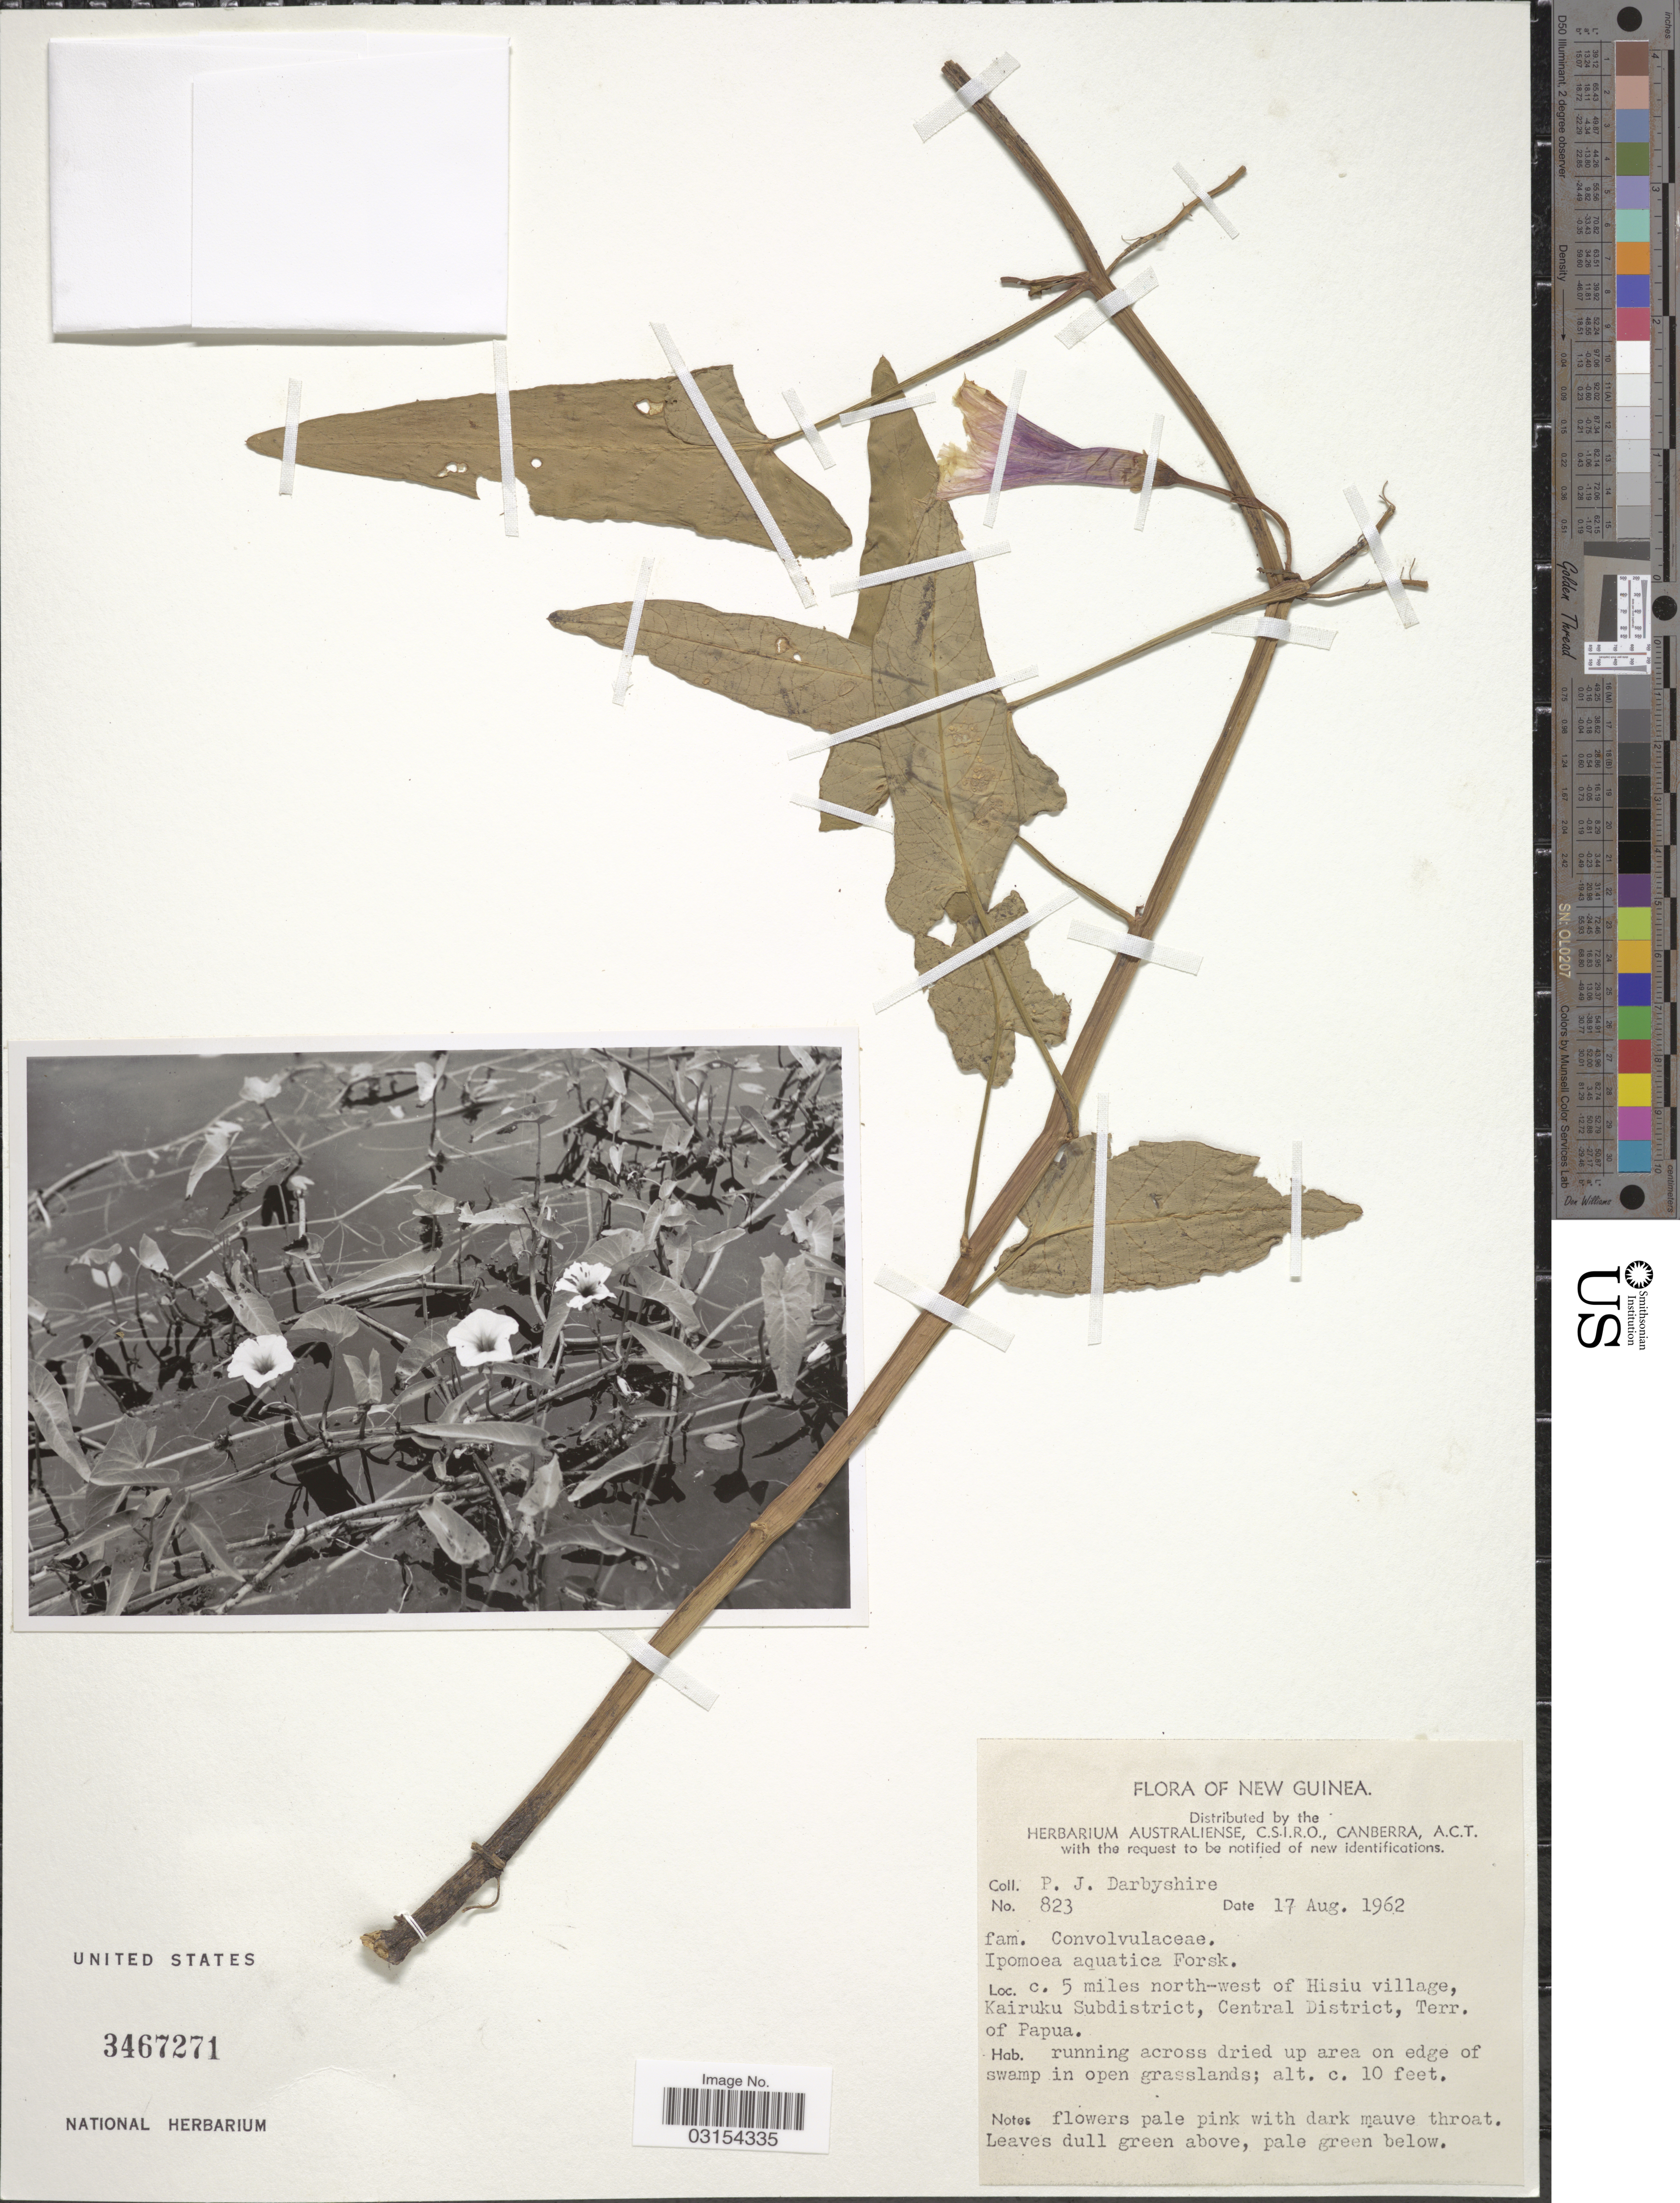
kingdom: Plantae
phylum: Tracheophyta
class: Magnoliopsida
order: Solanales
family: Convolvulaceae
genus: Ipomoea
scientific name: Ipomoea aquatica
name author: Forssk.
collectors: P. Darbyshire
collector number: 823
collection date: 1962-08-17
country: Papua New Guinea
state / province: Central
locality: New Guinea. C. 5 miles north-west of Hisiu village, Kairuku Subdistrict, Central District, Terr. of Papua.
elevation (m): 3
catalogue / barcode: US 3467271